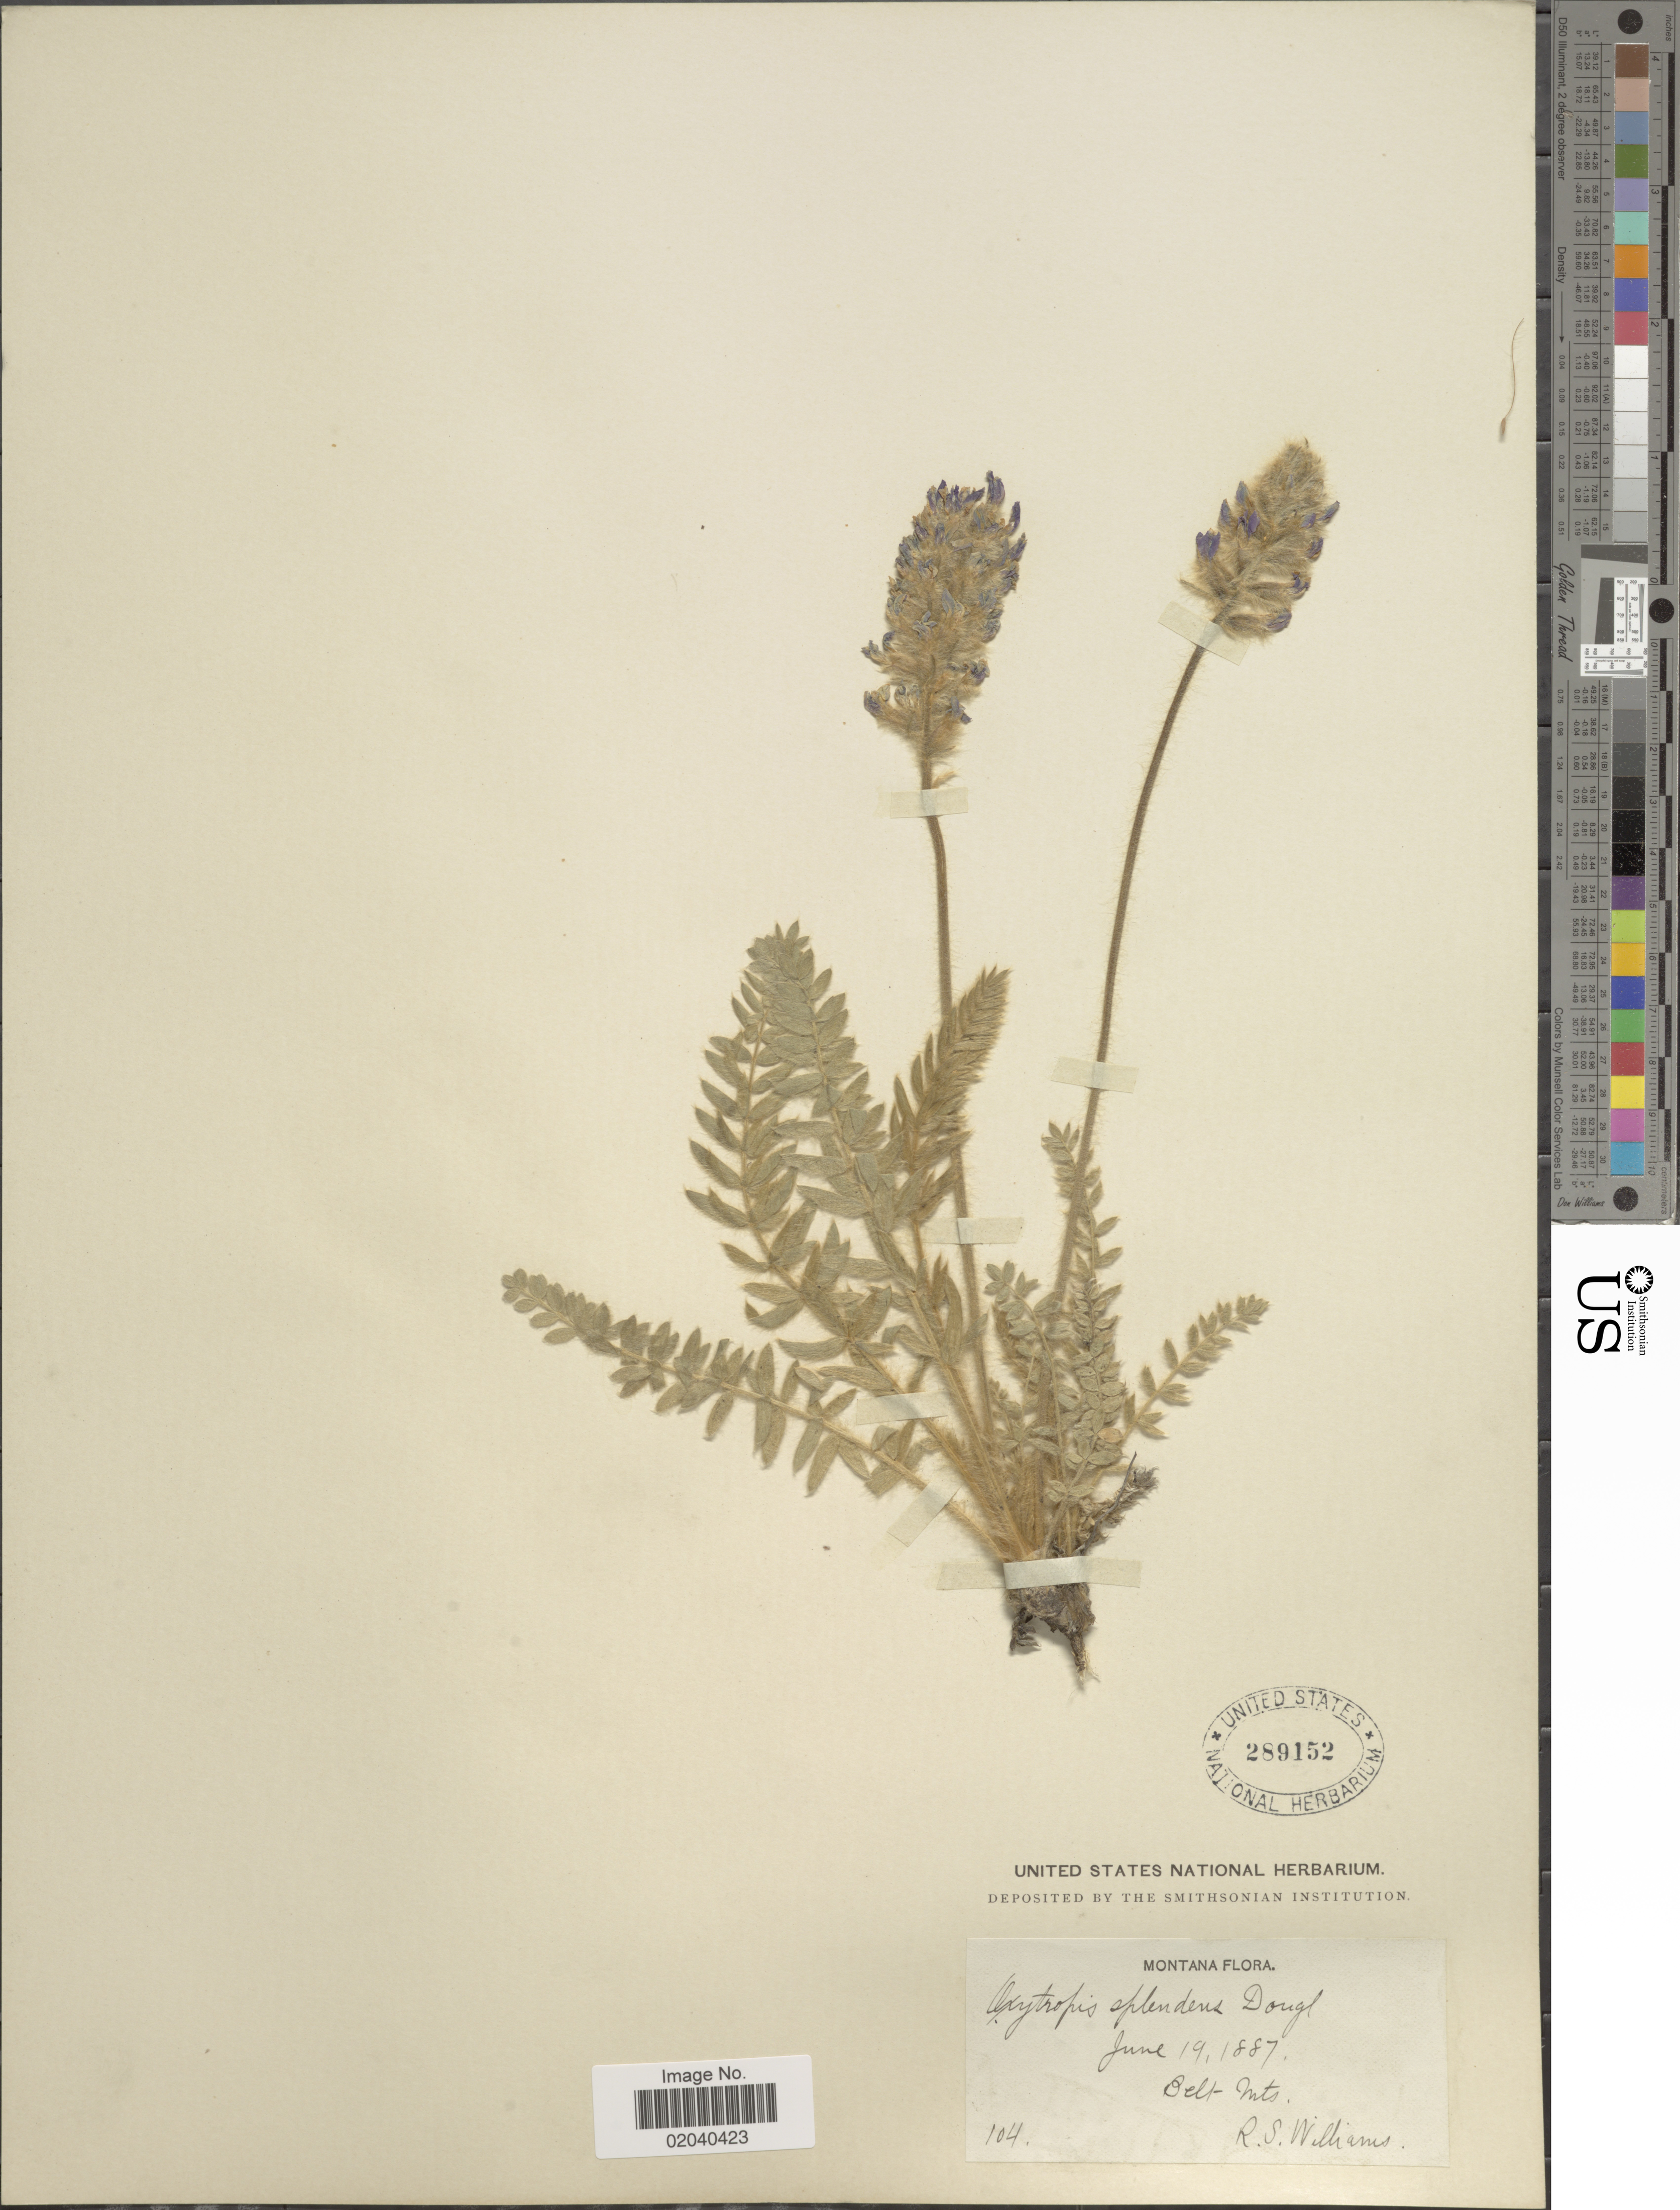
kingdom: Plantae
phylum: Tracheophyta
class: Magnoliopsida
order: Fabales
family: Fabaceae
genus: Oxytropis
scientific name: Oxytropis splendens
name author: Douglas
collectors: R. S. Williams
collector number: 104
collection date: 1887-06-19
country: United States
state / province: Montana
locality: Belt Mts.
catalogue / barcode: US 289152